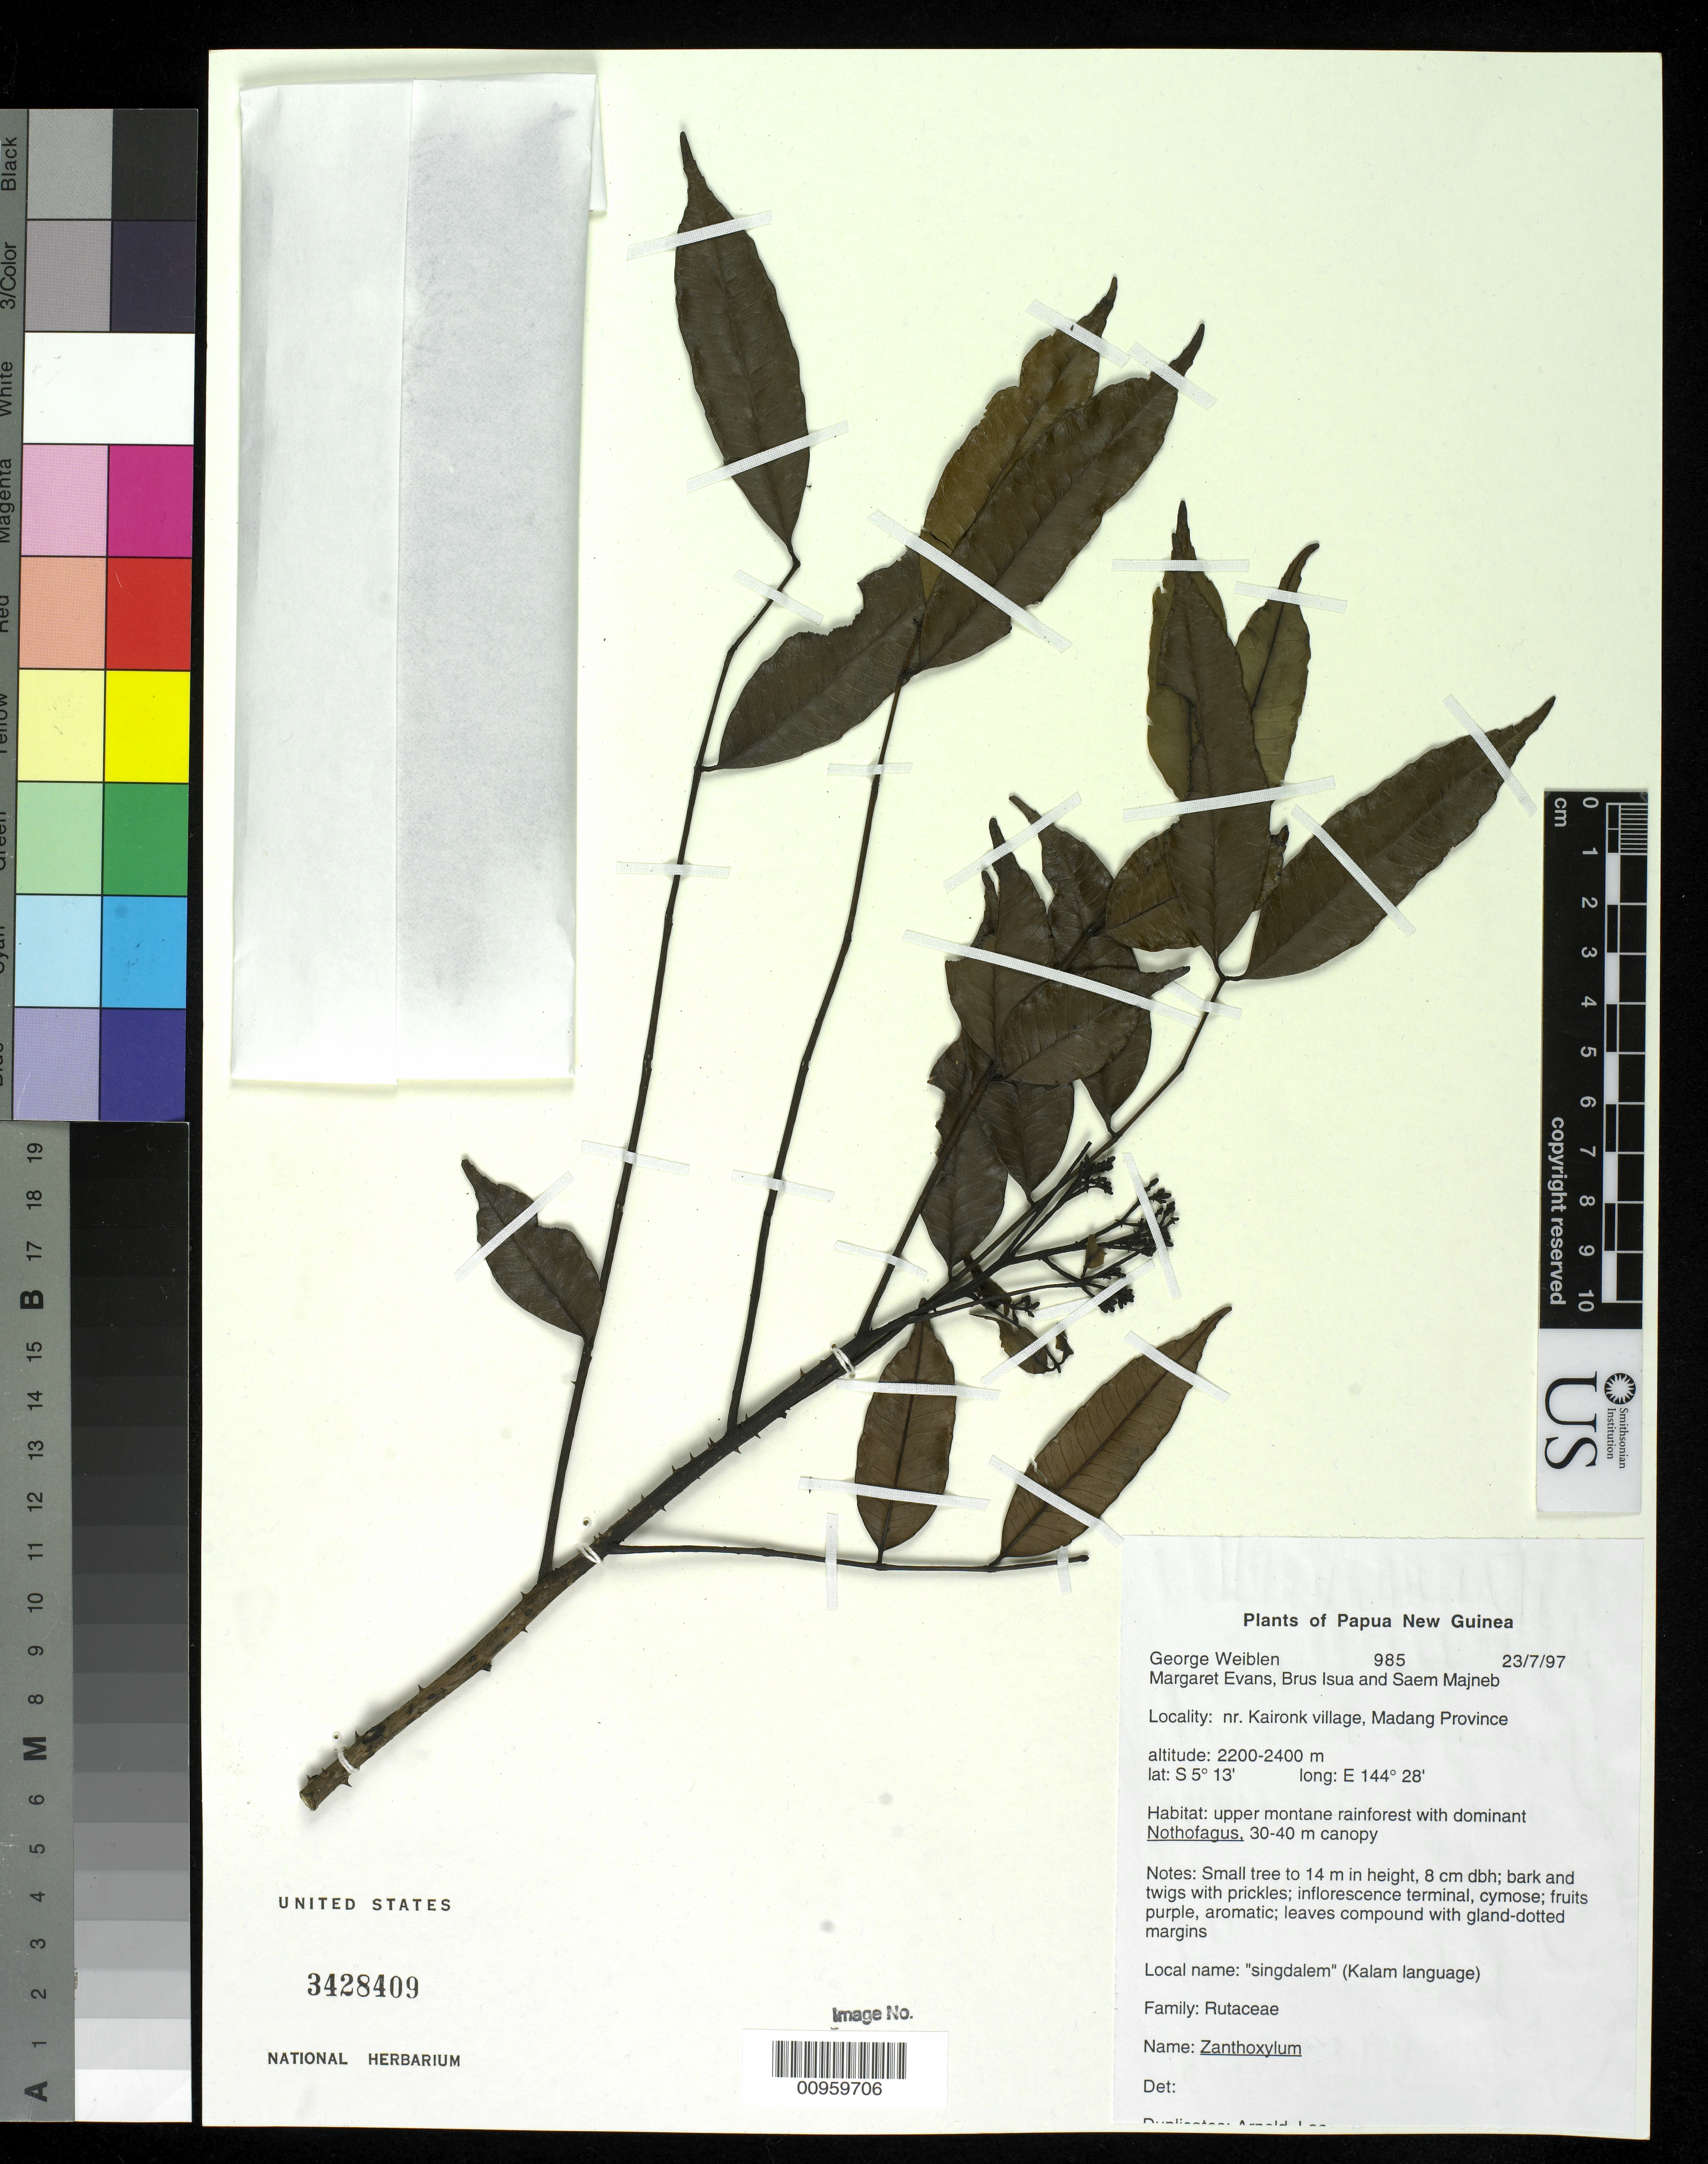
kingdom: Plantae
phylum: Tracheophyta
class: Magnoliopsida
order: Sapindales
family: Rutaceae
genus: Zanthoxylum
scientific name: Zanthoxylum sp.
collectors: G. D. Weiblen, Marg. Evans, B. Isua & S. Majneb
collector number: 985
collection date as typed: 23 Jul 1997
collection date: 1997-07-23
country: Papua New Guinea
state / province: Madang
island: New Guinea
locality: Near Kaironk village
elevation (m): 2200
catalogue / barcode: US 3428409